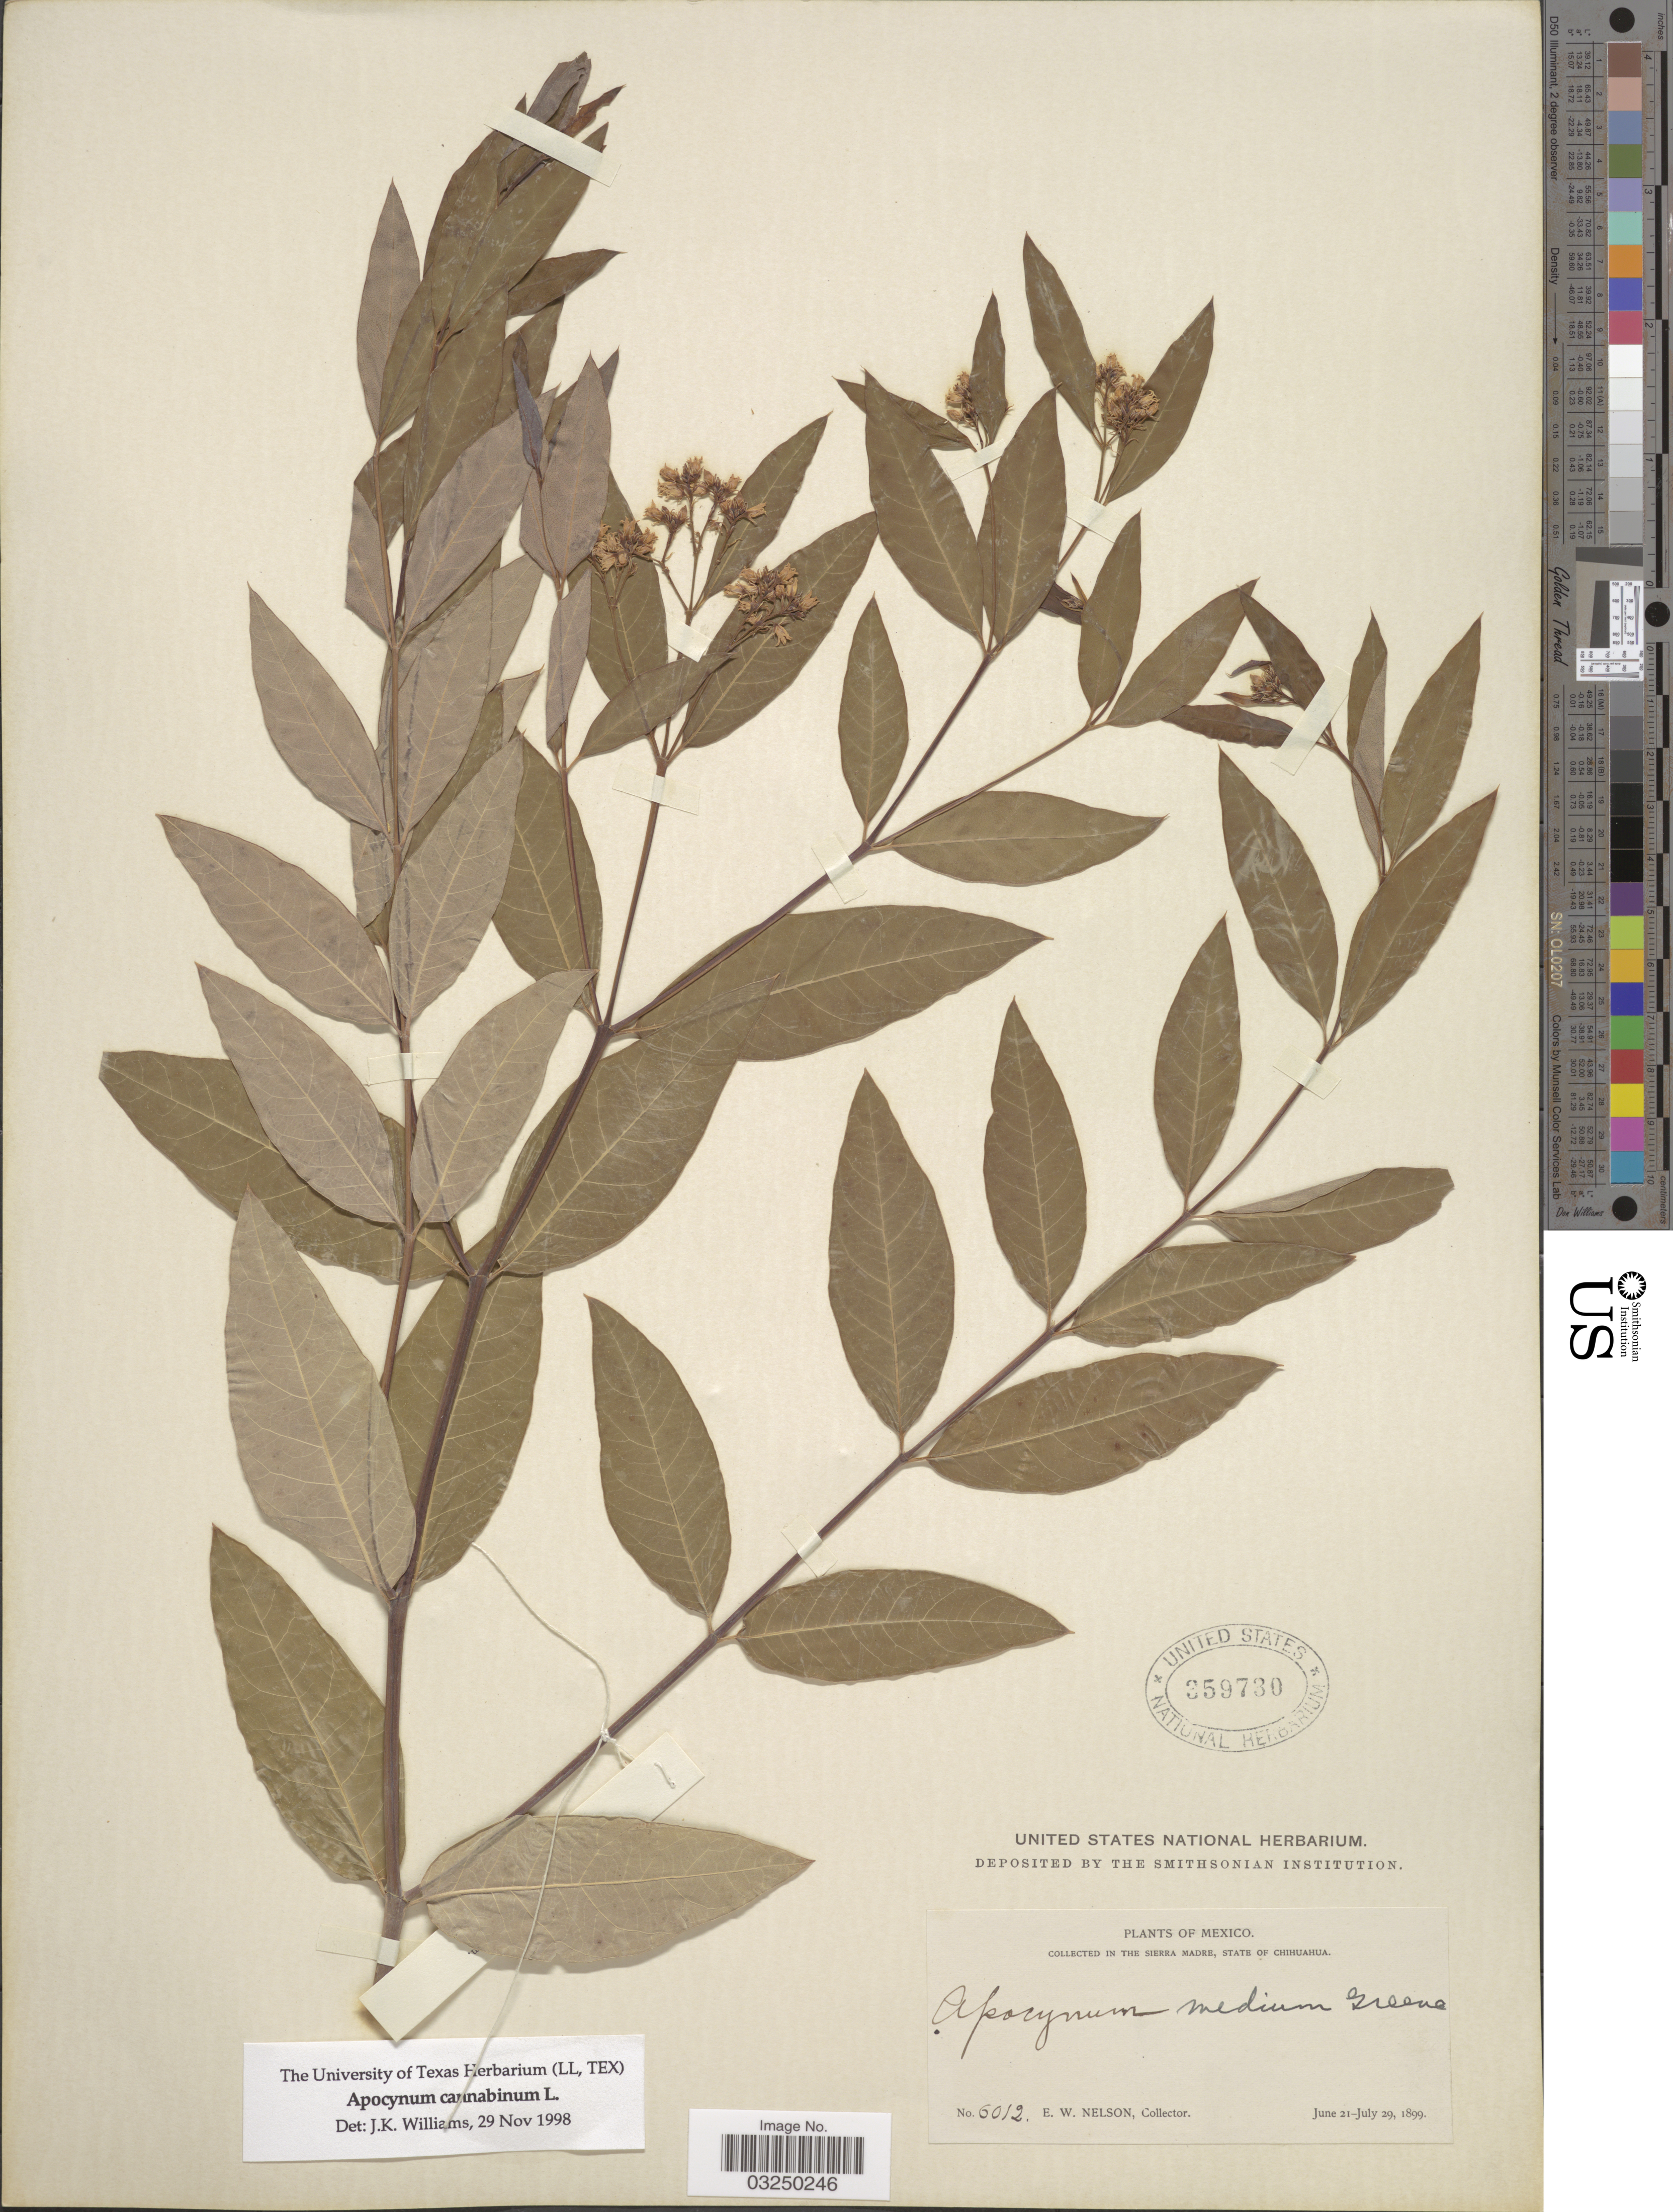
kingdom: Plantae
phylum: Tracheophyta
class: Magnoliopsida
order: Gentianales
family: Apocynaceae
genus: Apocynum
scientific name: Apocynum cannabinum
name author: L.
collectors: E. W. Nelson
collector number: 6012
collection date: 1899-06-21/1899-07-29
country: Mexico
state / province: Chihuahua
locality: In the Sierra Madre.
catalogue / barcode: US 359730